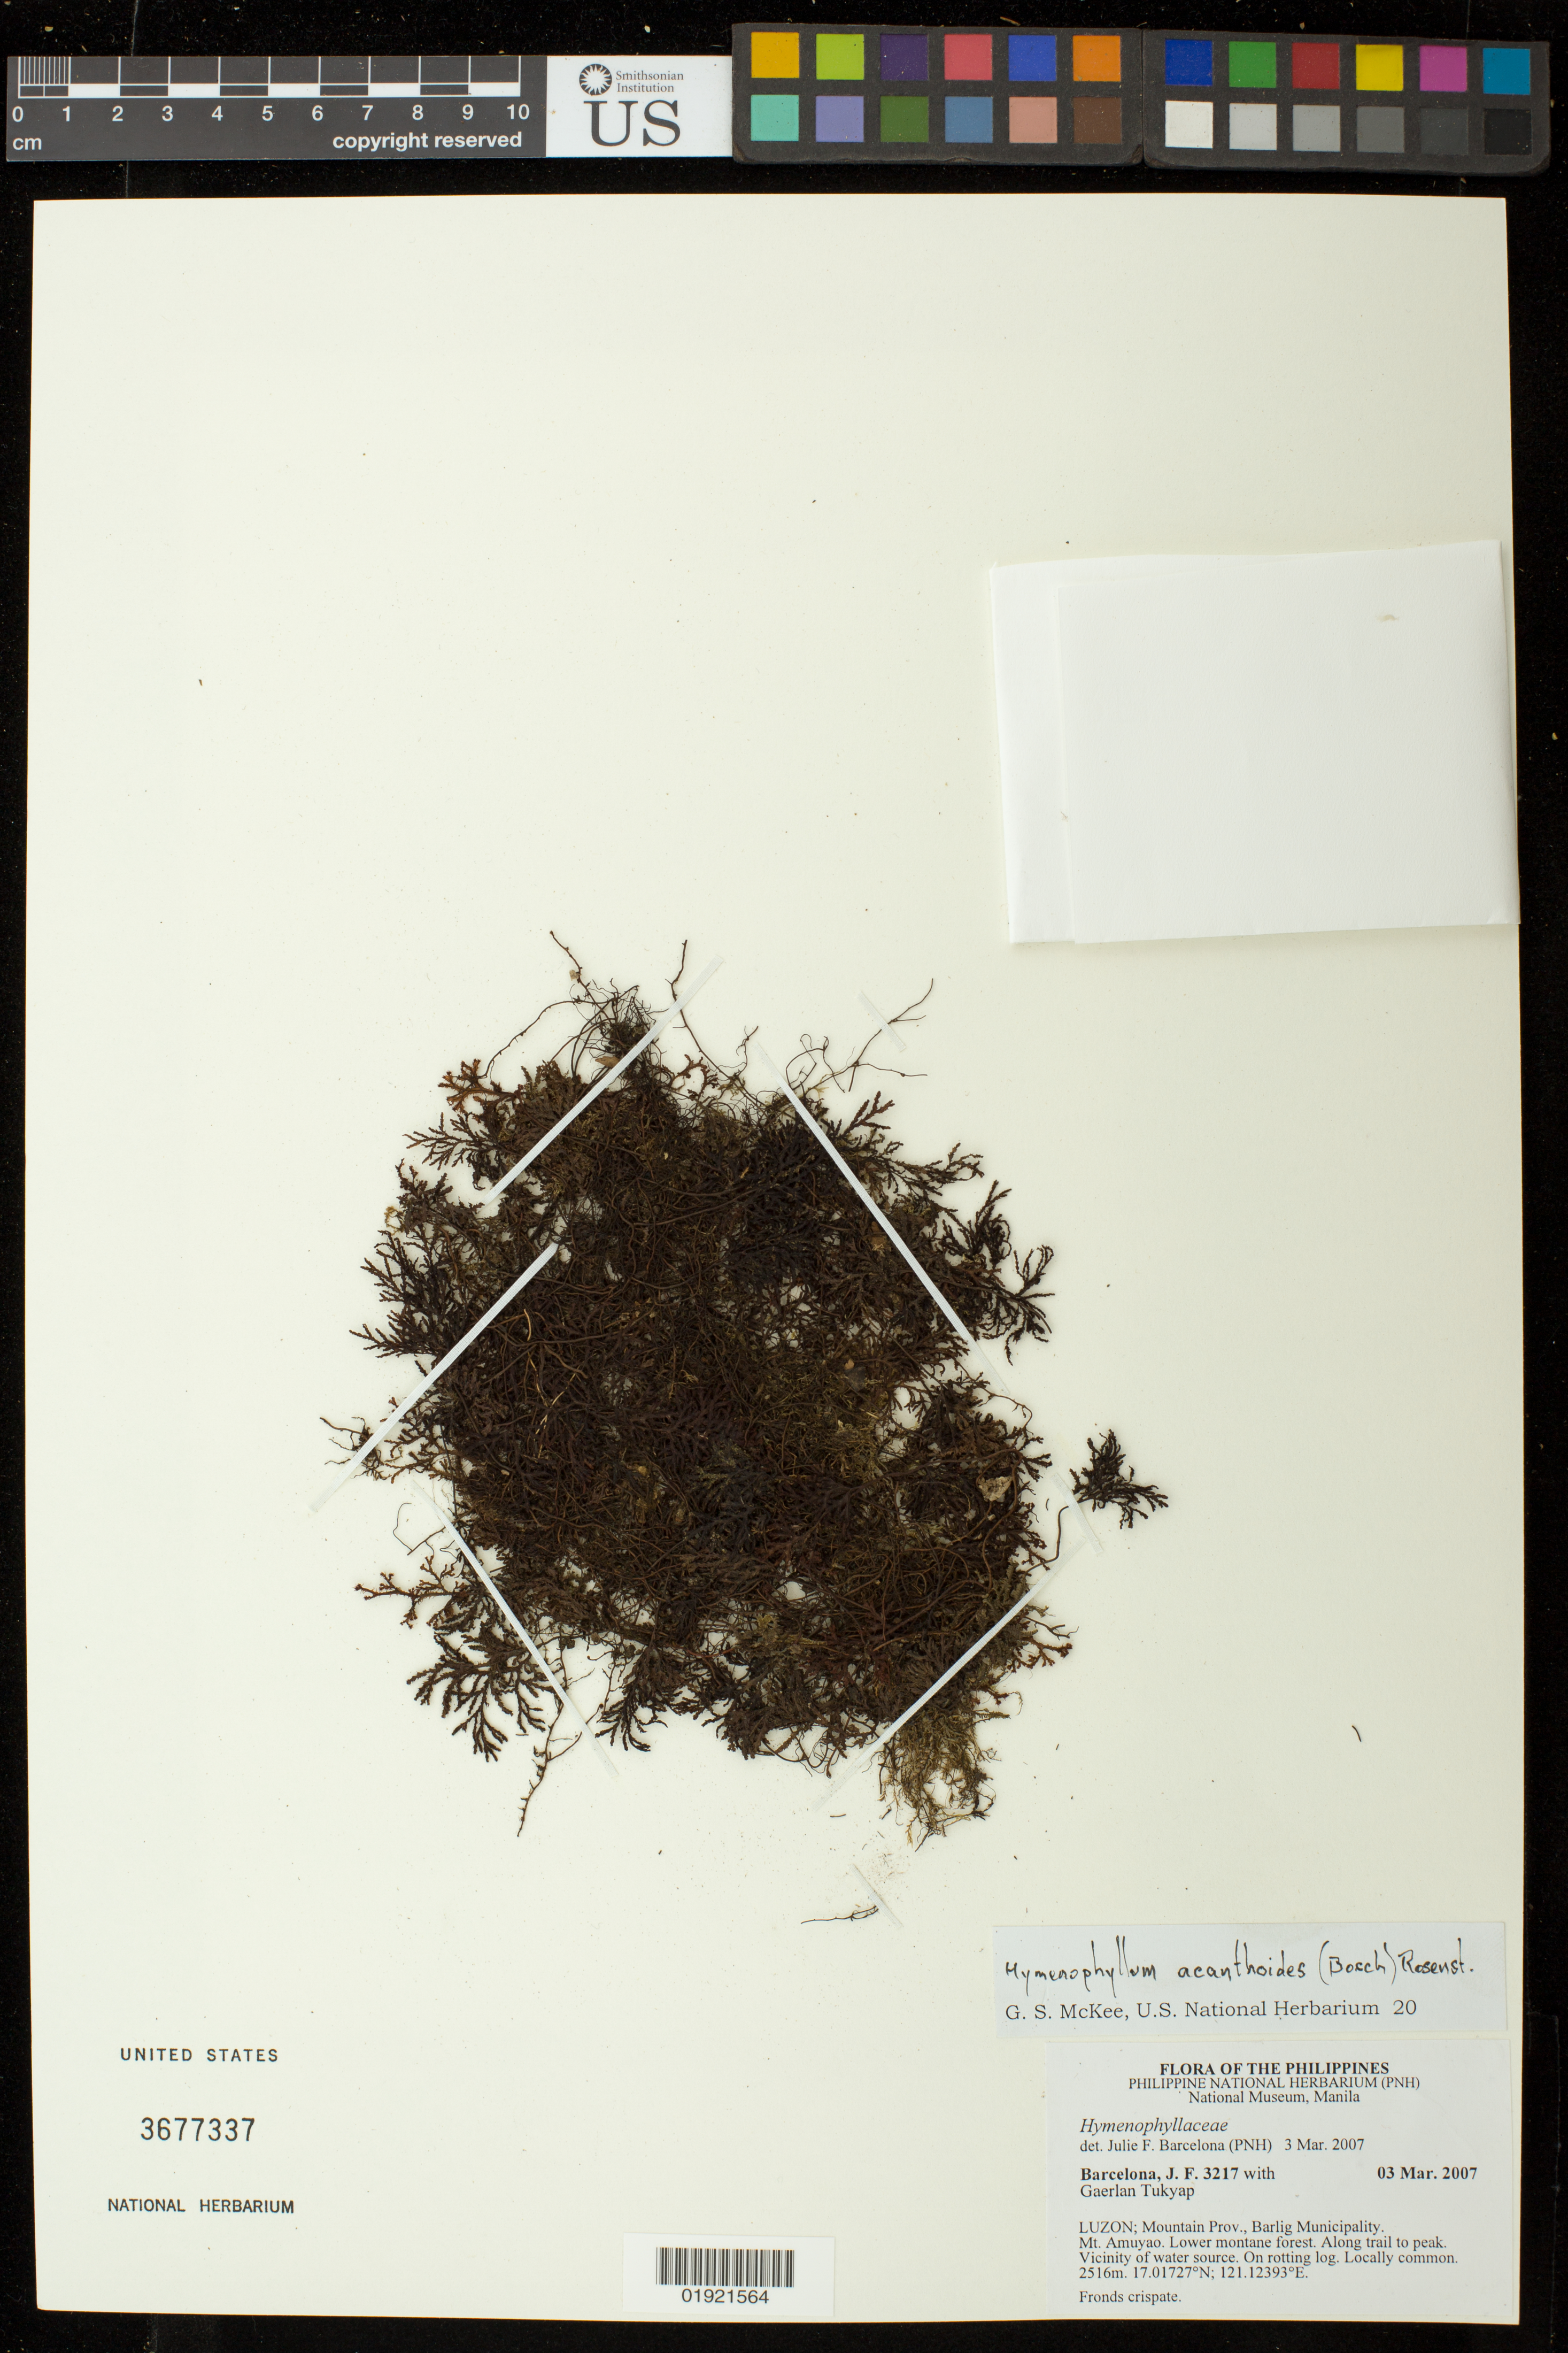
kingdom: Plantae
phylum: Tracheophyta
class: Polypodiopsida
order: Hymenophyllales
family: Hymenophyllaceae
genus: Hymenophyllum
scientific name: Hymenophyllum acanthoides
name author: (Bosch) Rosenst.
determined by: McKee, G. S., (US), NMNH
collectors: J. F. Barcelona & G. Tukyap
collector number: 3217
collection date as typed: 03 Mar. 2007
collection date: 2007-03-03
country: Philippines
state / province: Cordillera (Administrative Region)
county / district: Mountain province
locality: Luzon; Mountain Prov., Barlig Municipality. Mt. Amuyao. Along trail to peak.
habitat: Vicinity of water source. On rotting log.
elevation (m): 2516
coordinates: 17.01727 N, 121.1393 E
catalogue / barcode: US 3677337